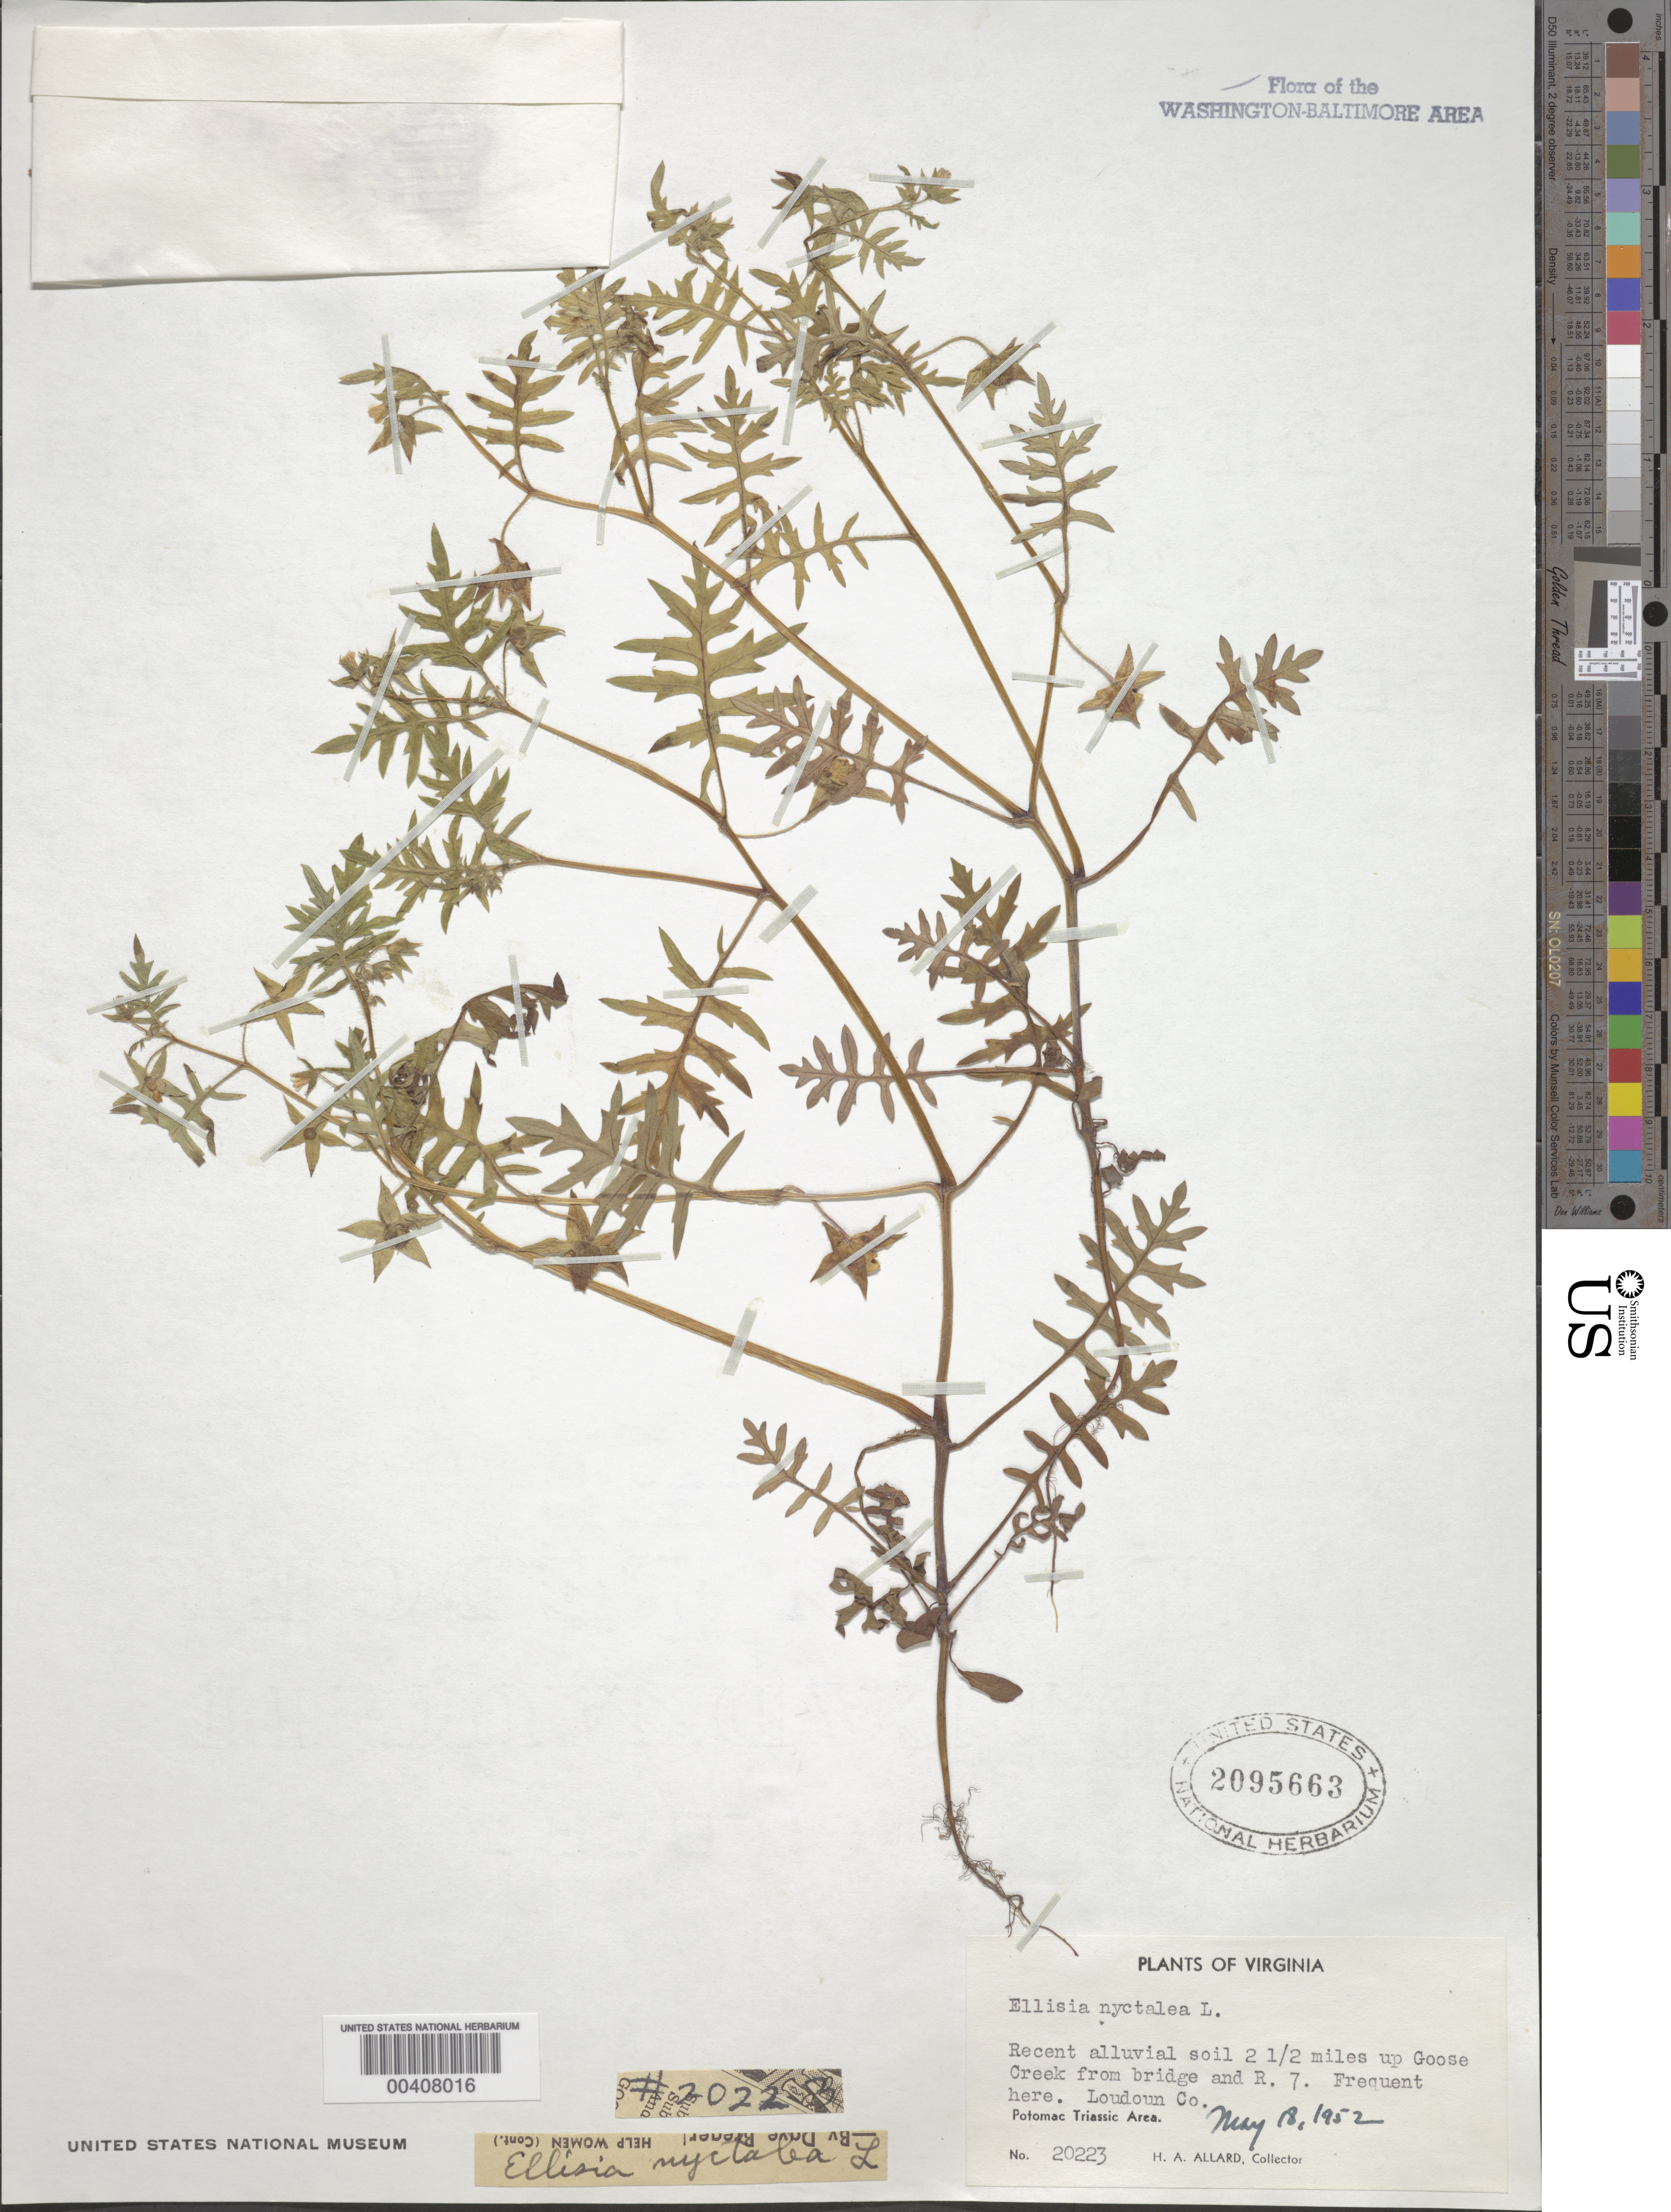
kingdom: Plantae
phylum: Tracheophyta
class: Magnoliopsida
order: Boraginales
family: Hydrophyllaceae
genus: Ellisia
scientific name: Ellisia nyctelea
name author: L.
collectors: H. A. Allard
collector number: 20223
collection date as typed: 18 May 1952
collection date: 1952-05-18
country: United States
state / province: Virginia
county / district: Loudoun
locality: Goose Creek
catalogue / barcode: US 2095663